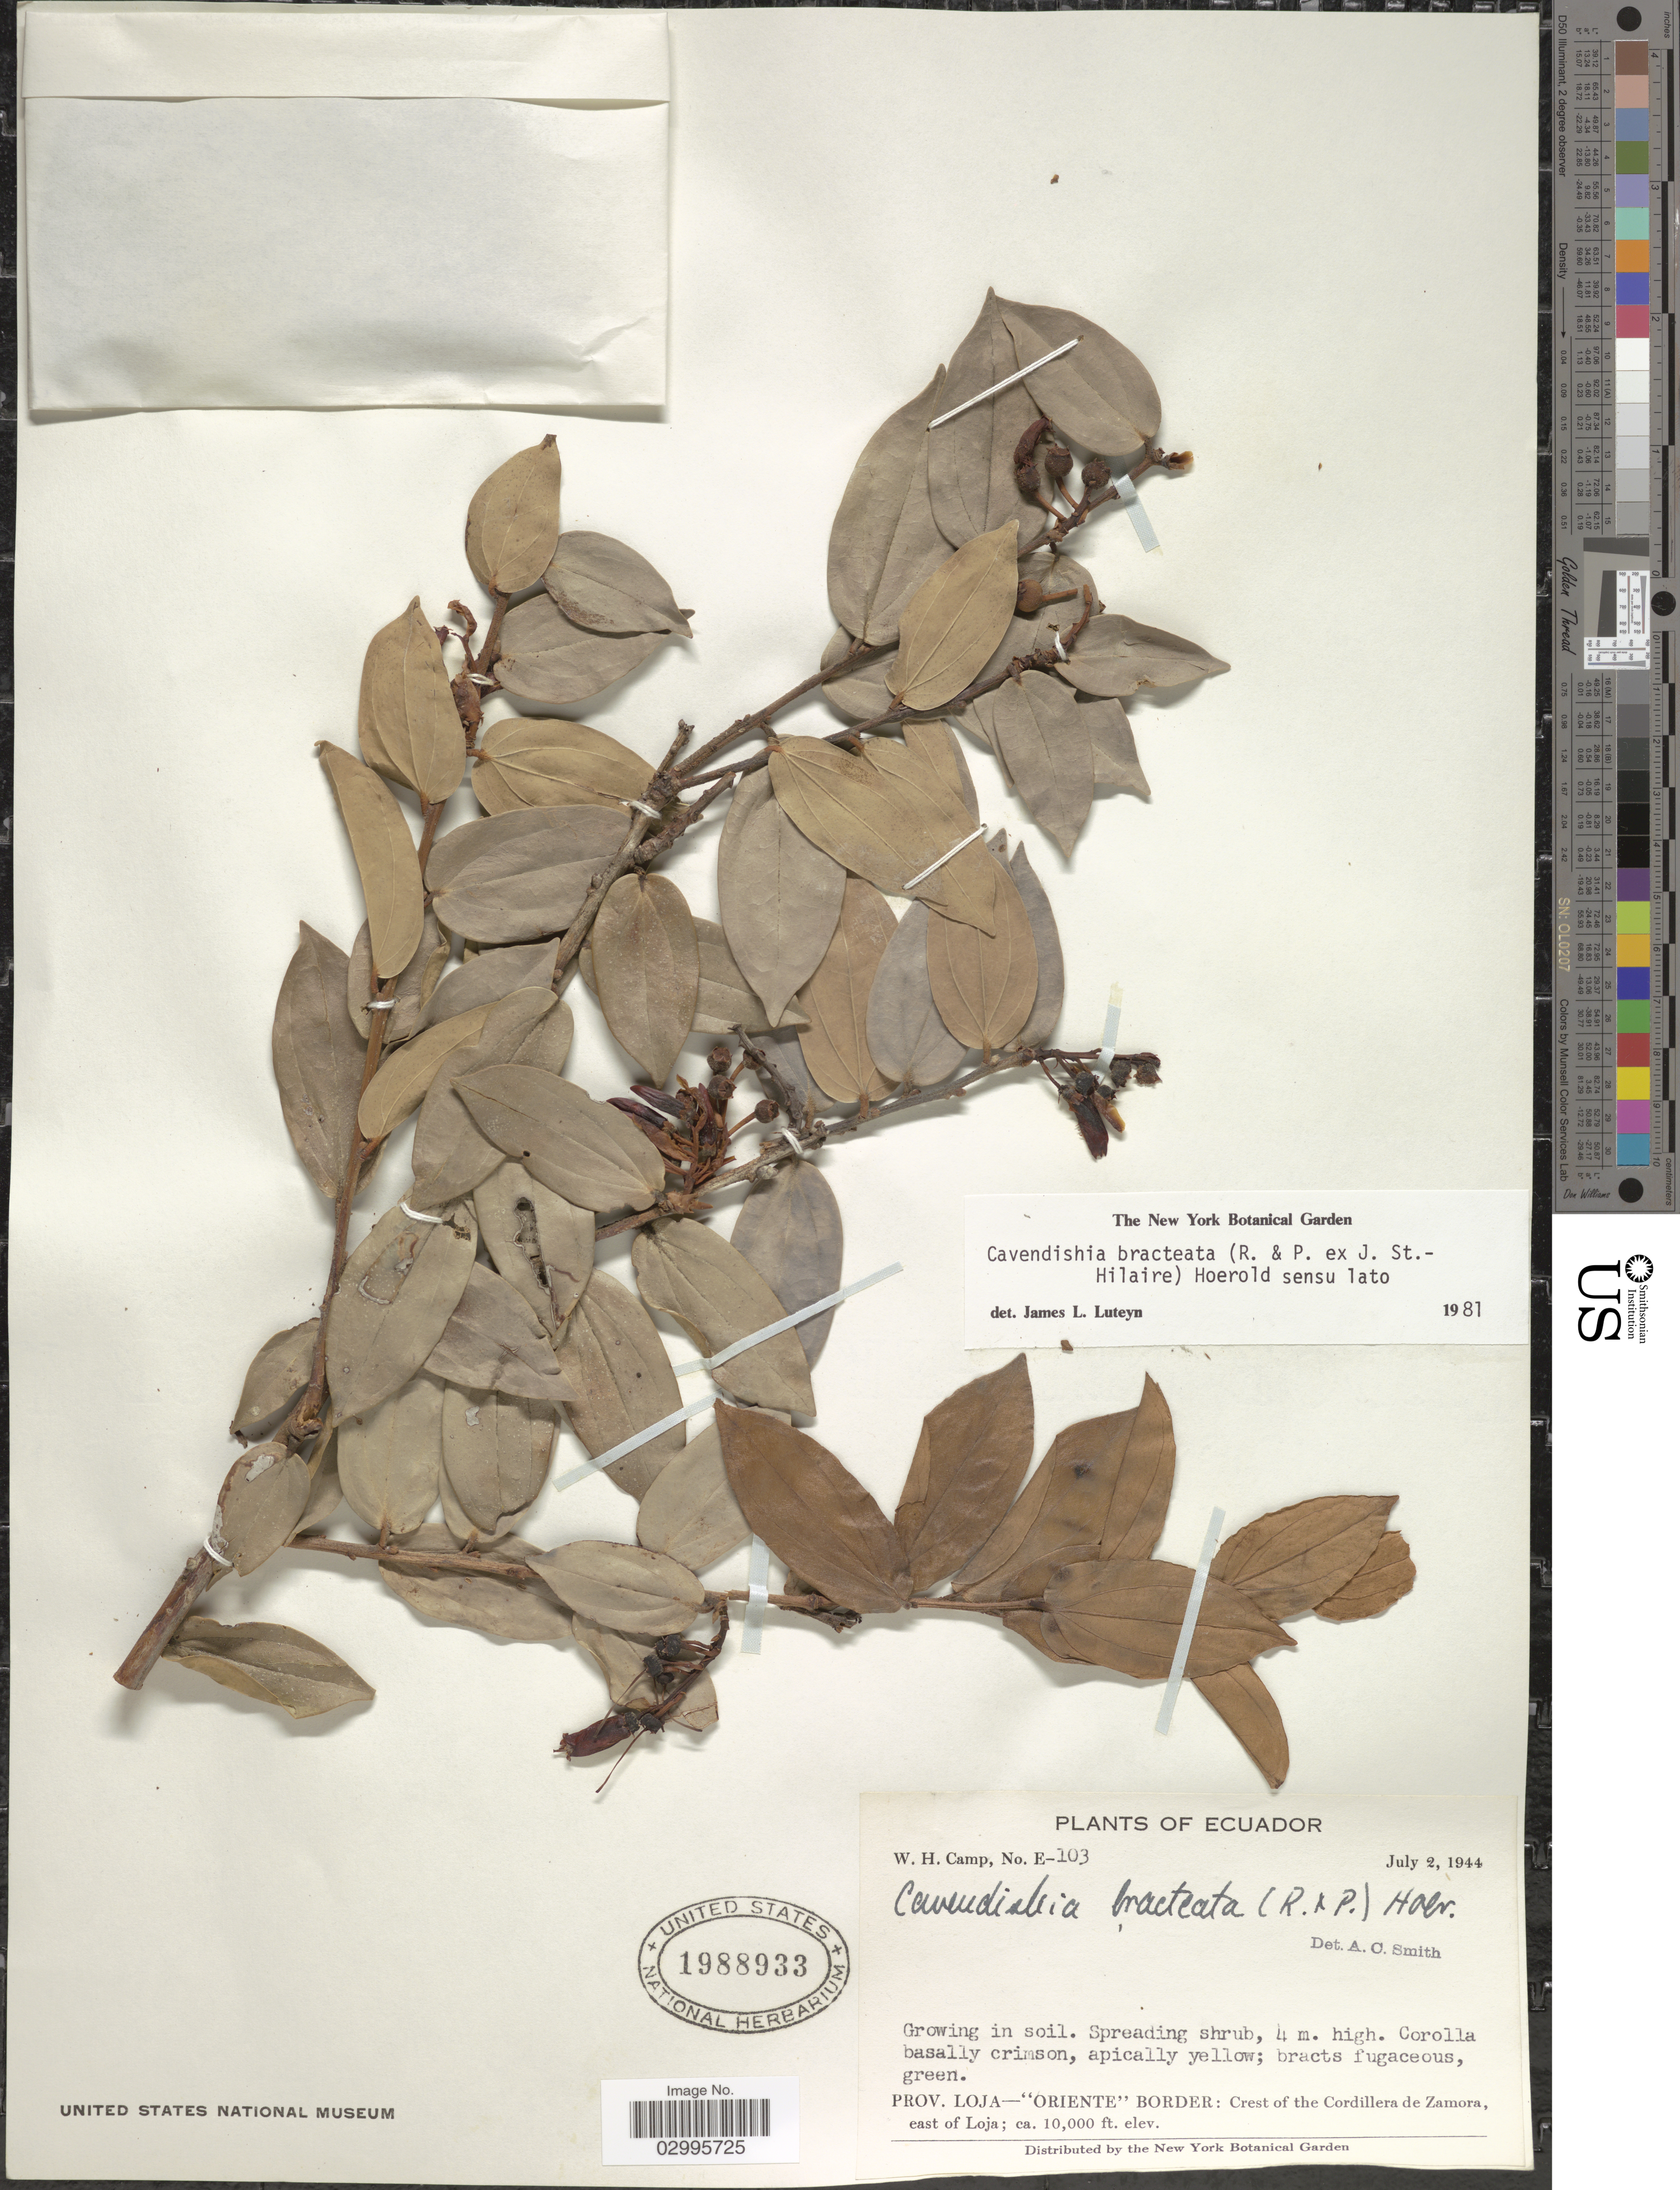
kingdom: Plantae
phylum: Tracheophyta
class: Magnoliopsida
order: Ericales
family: Ericaceae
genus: Cavendishia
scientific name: Cavendishia bracteata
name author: (Ruiz & Pav. ex J. St.-Hil.) Hoerold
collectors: W. H. Camp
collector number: E-103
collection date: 1944-07-02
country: Ecuador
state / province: Loja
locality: Oriente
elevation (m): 3048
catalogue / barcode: US 1988933